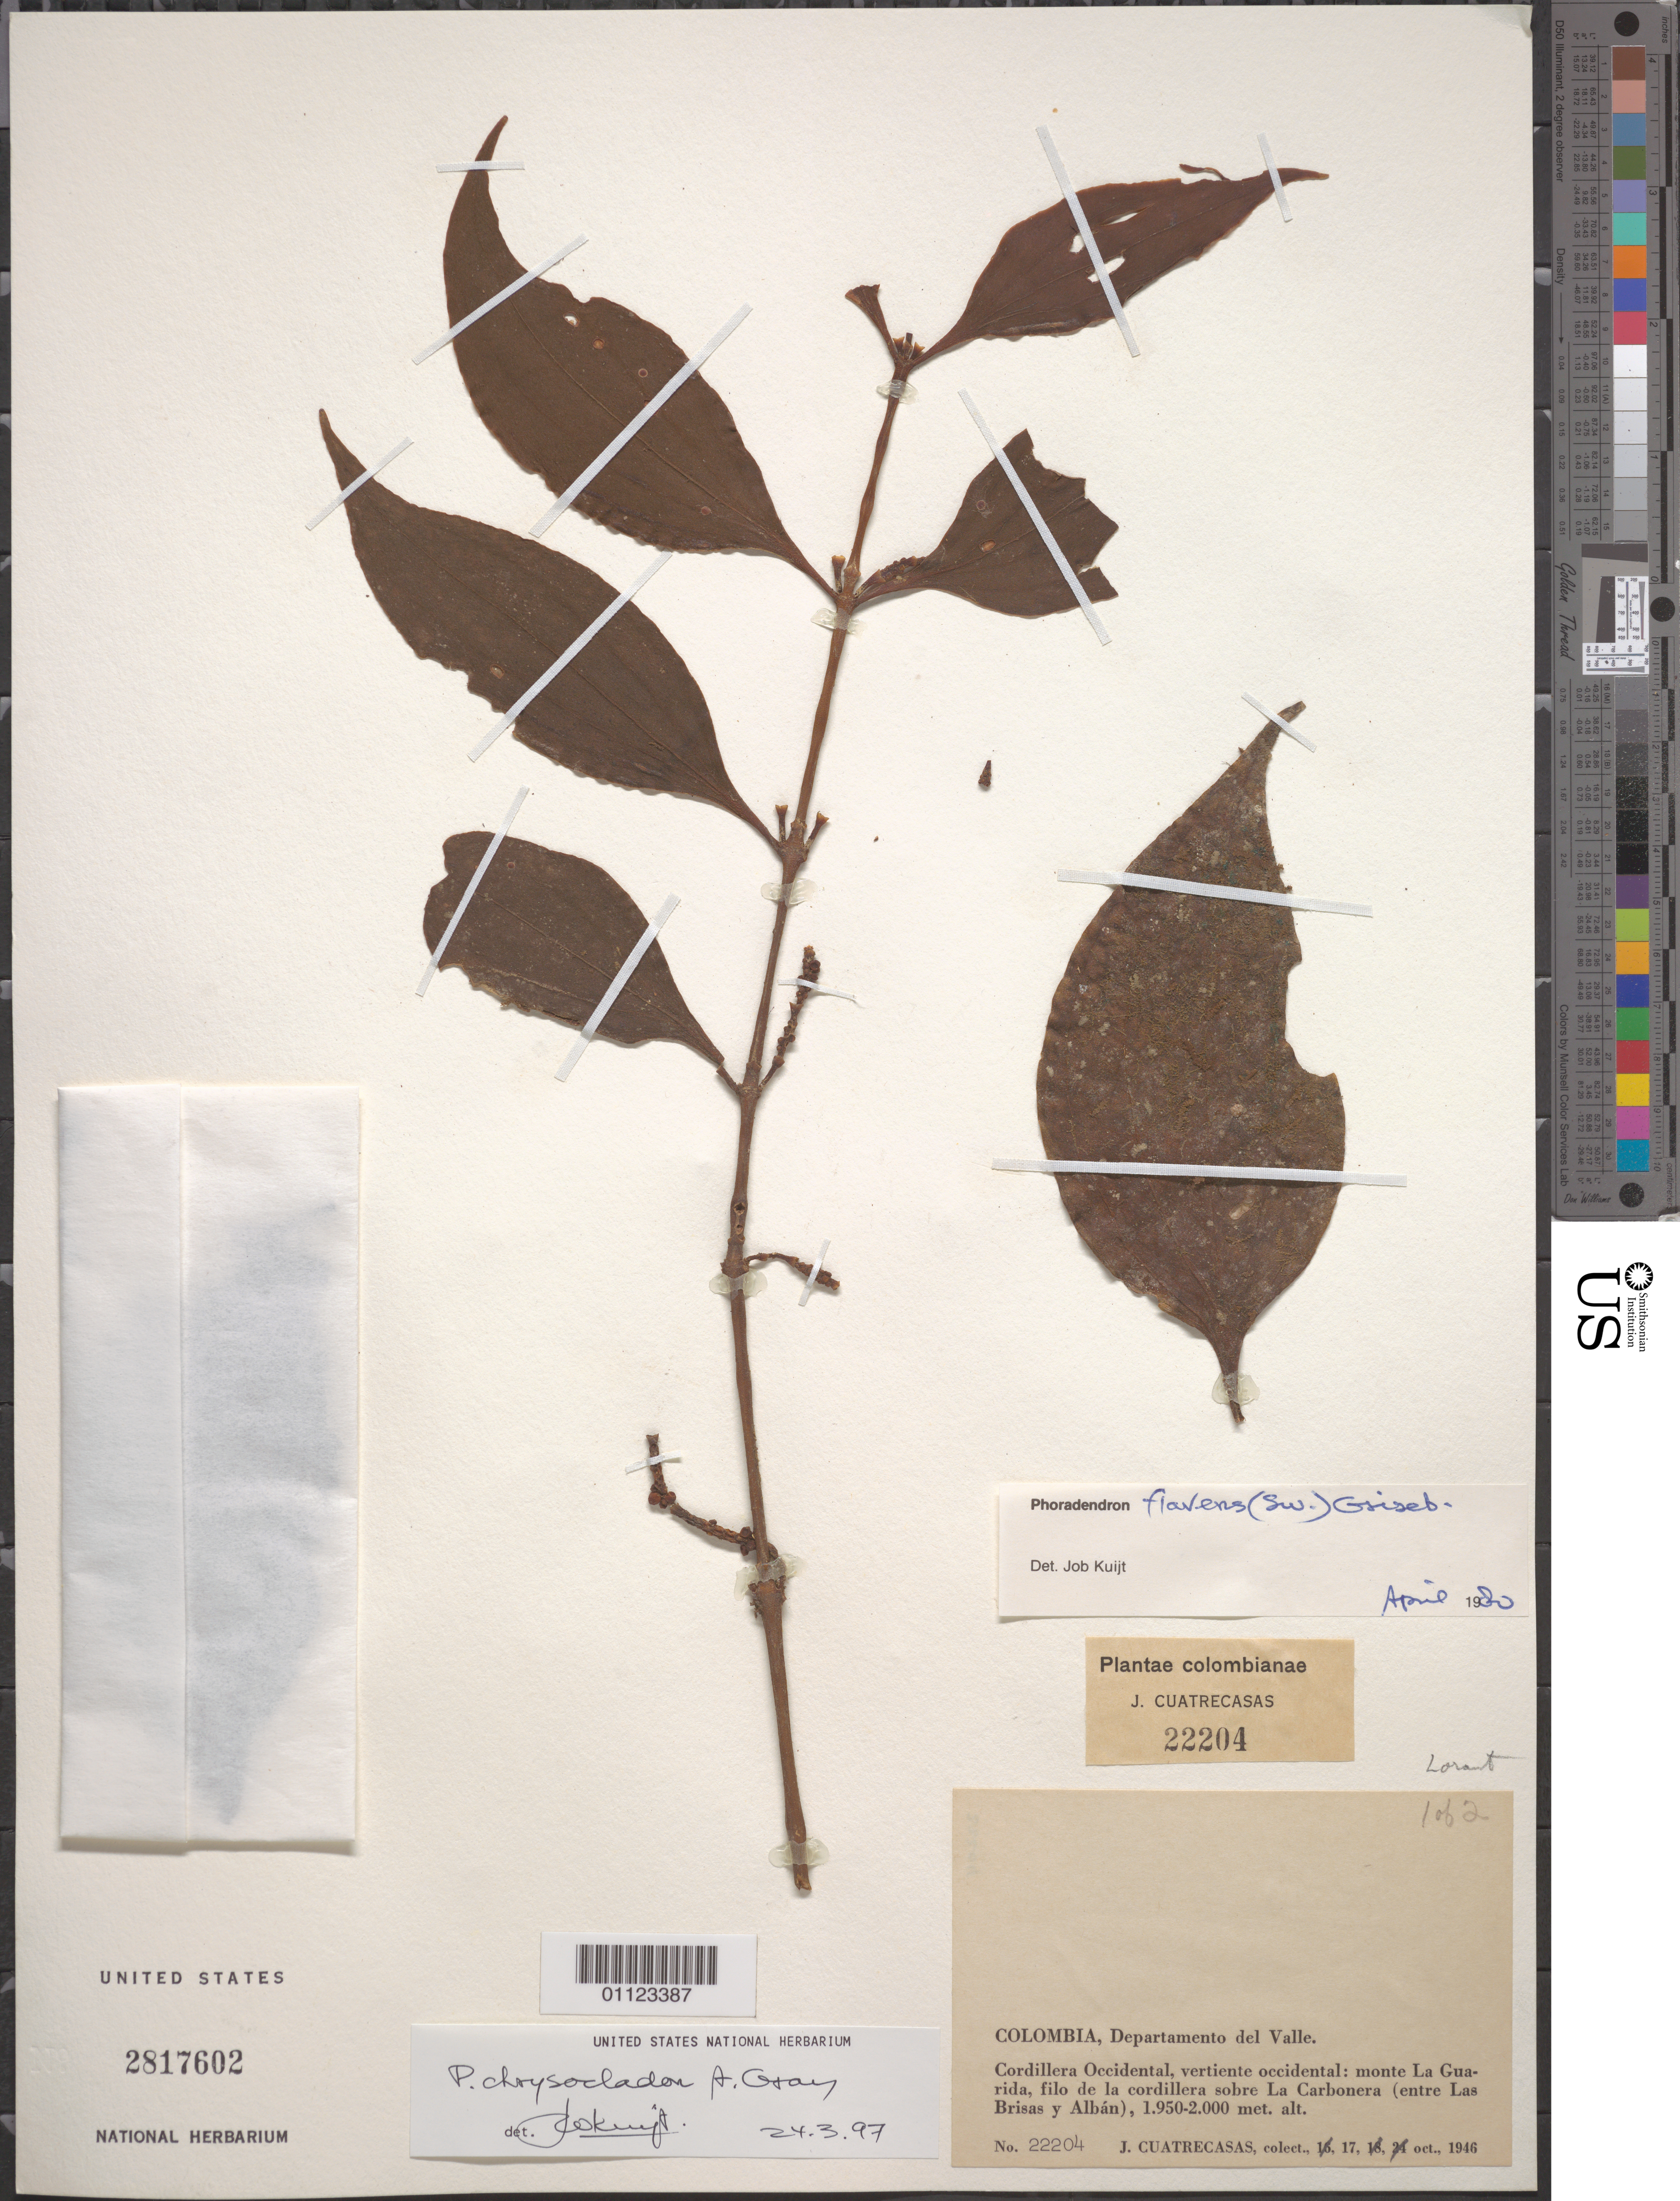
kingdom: Plantae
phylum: Tracheophyta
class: Magnoliopsida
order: Santalales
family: Viscaceae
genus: Phoradendron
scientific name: Phoradendron chrysocladon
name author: A. Gray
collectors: J. Cuatrecasas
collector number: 22204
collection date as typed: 17 Oct 1946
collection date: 1946-10-17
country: Colombia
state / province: Valle del Cauca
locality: Cordillera Occidental, vertiente occidental: monte La Guarida, filo de la cordillera sobre La Carbonera (entre Las Brisas y Albán).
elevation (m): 1950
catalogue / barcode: US 2817602